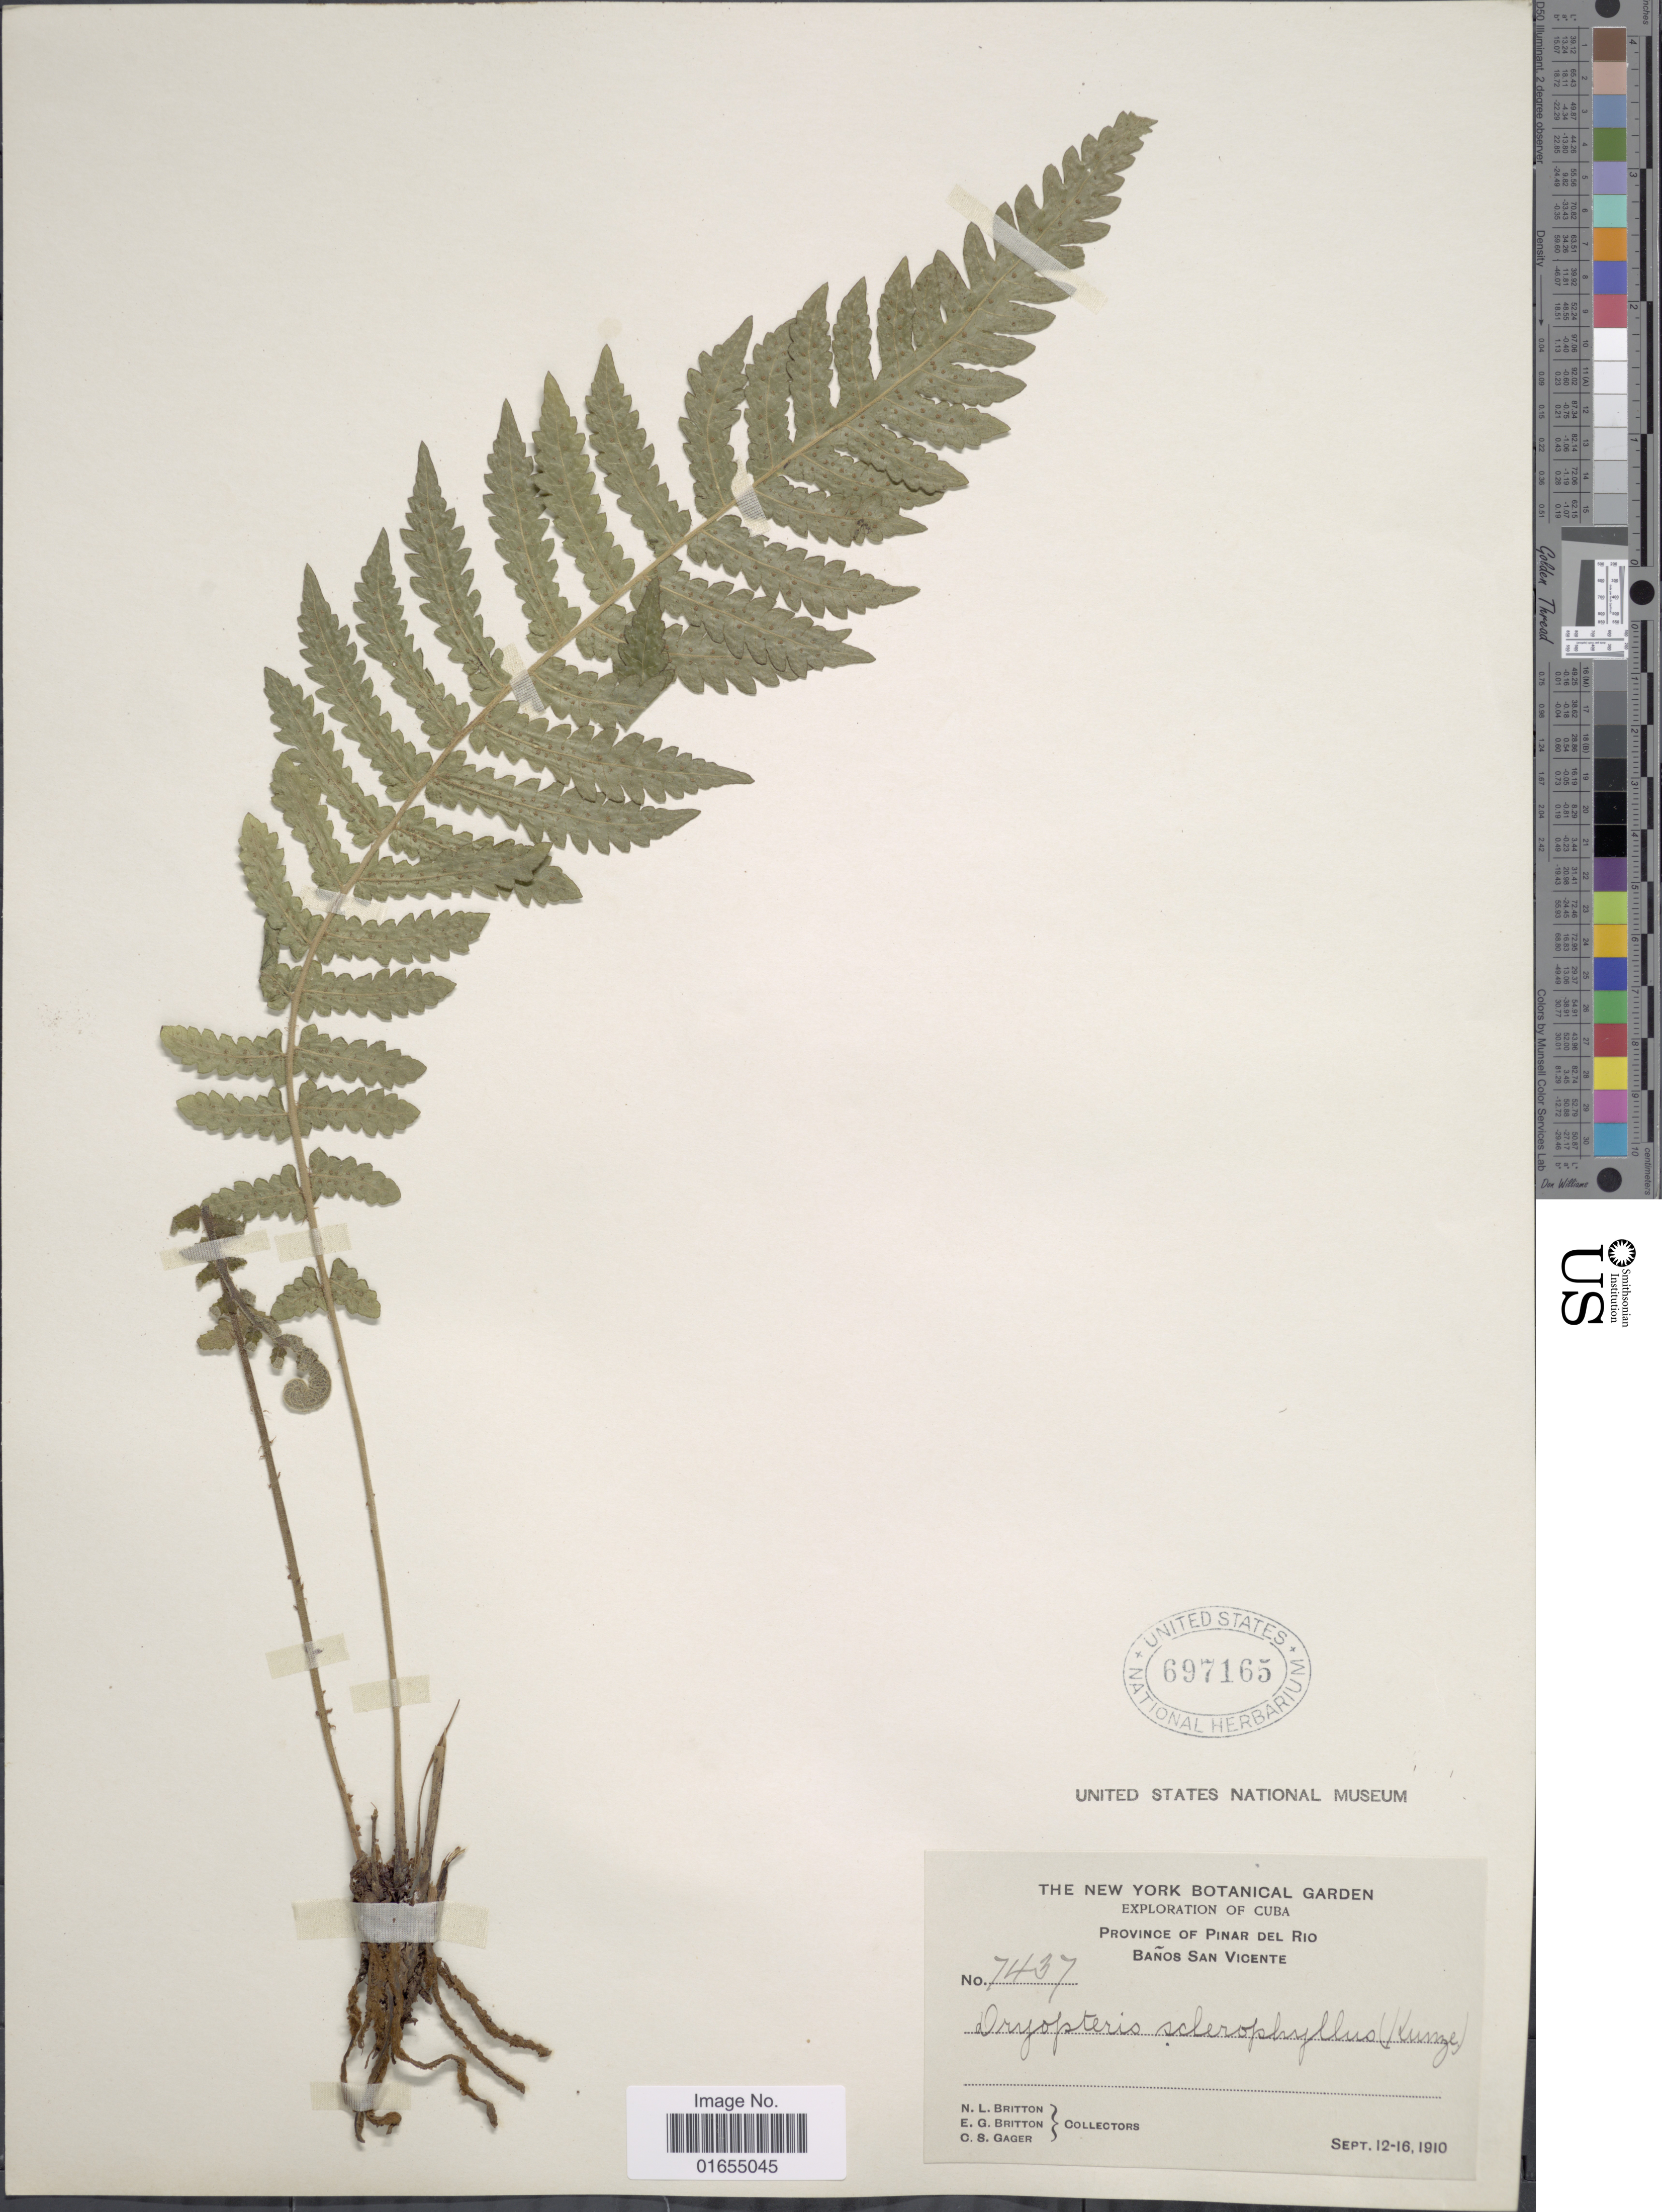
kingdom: Plantae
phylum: Tracheophyta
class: Polypodiopsida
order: Polypodiales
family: Thelypteridaceae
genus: Goniopteris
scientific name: Goniopteris sclerophylla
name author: (Poepp.) C.V. Morton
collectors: N. Britton, E. G. Britton & O. Gager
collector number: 7437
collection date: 1910-08-12/1910-09-16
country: Cuba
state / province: Pinar del Río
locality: Banos San Vicente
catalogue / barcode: US 697165